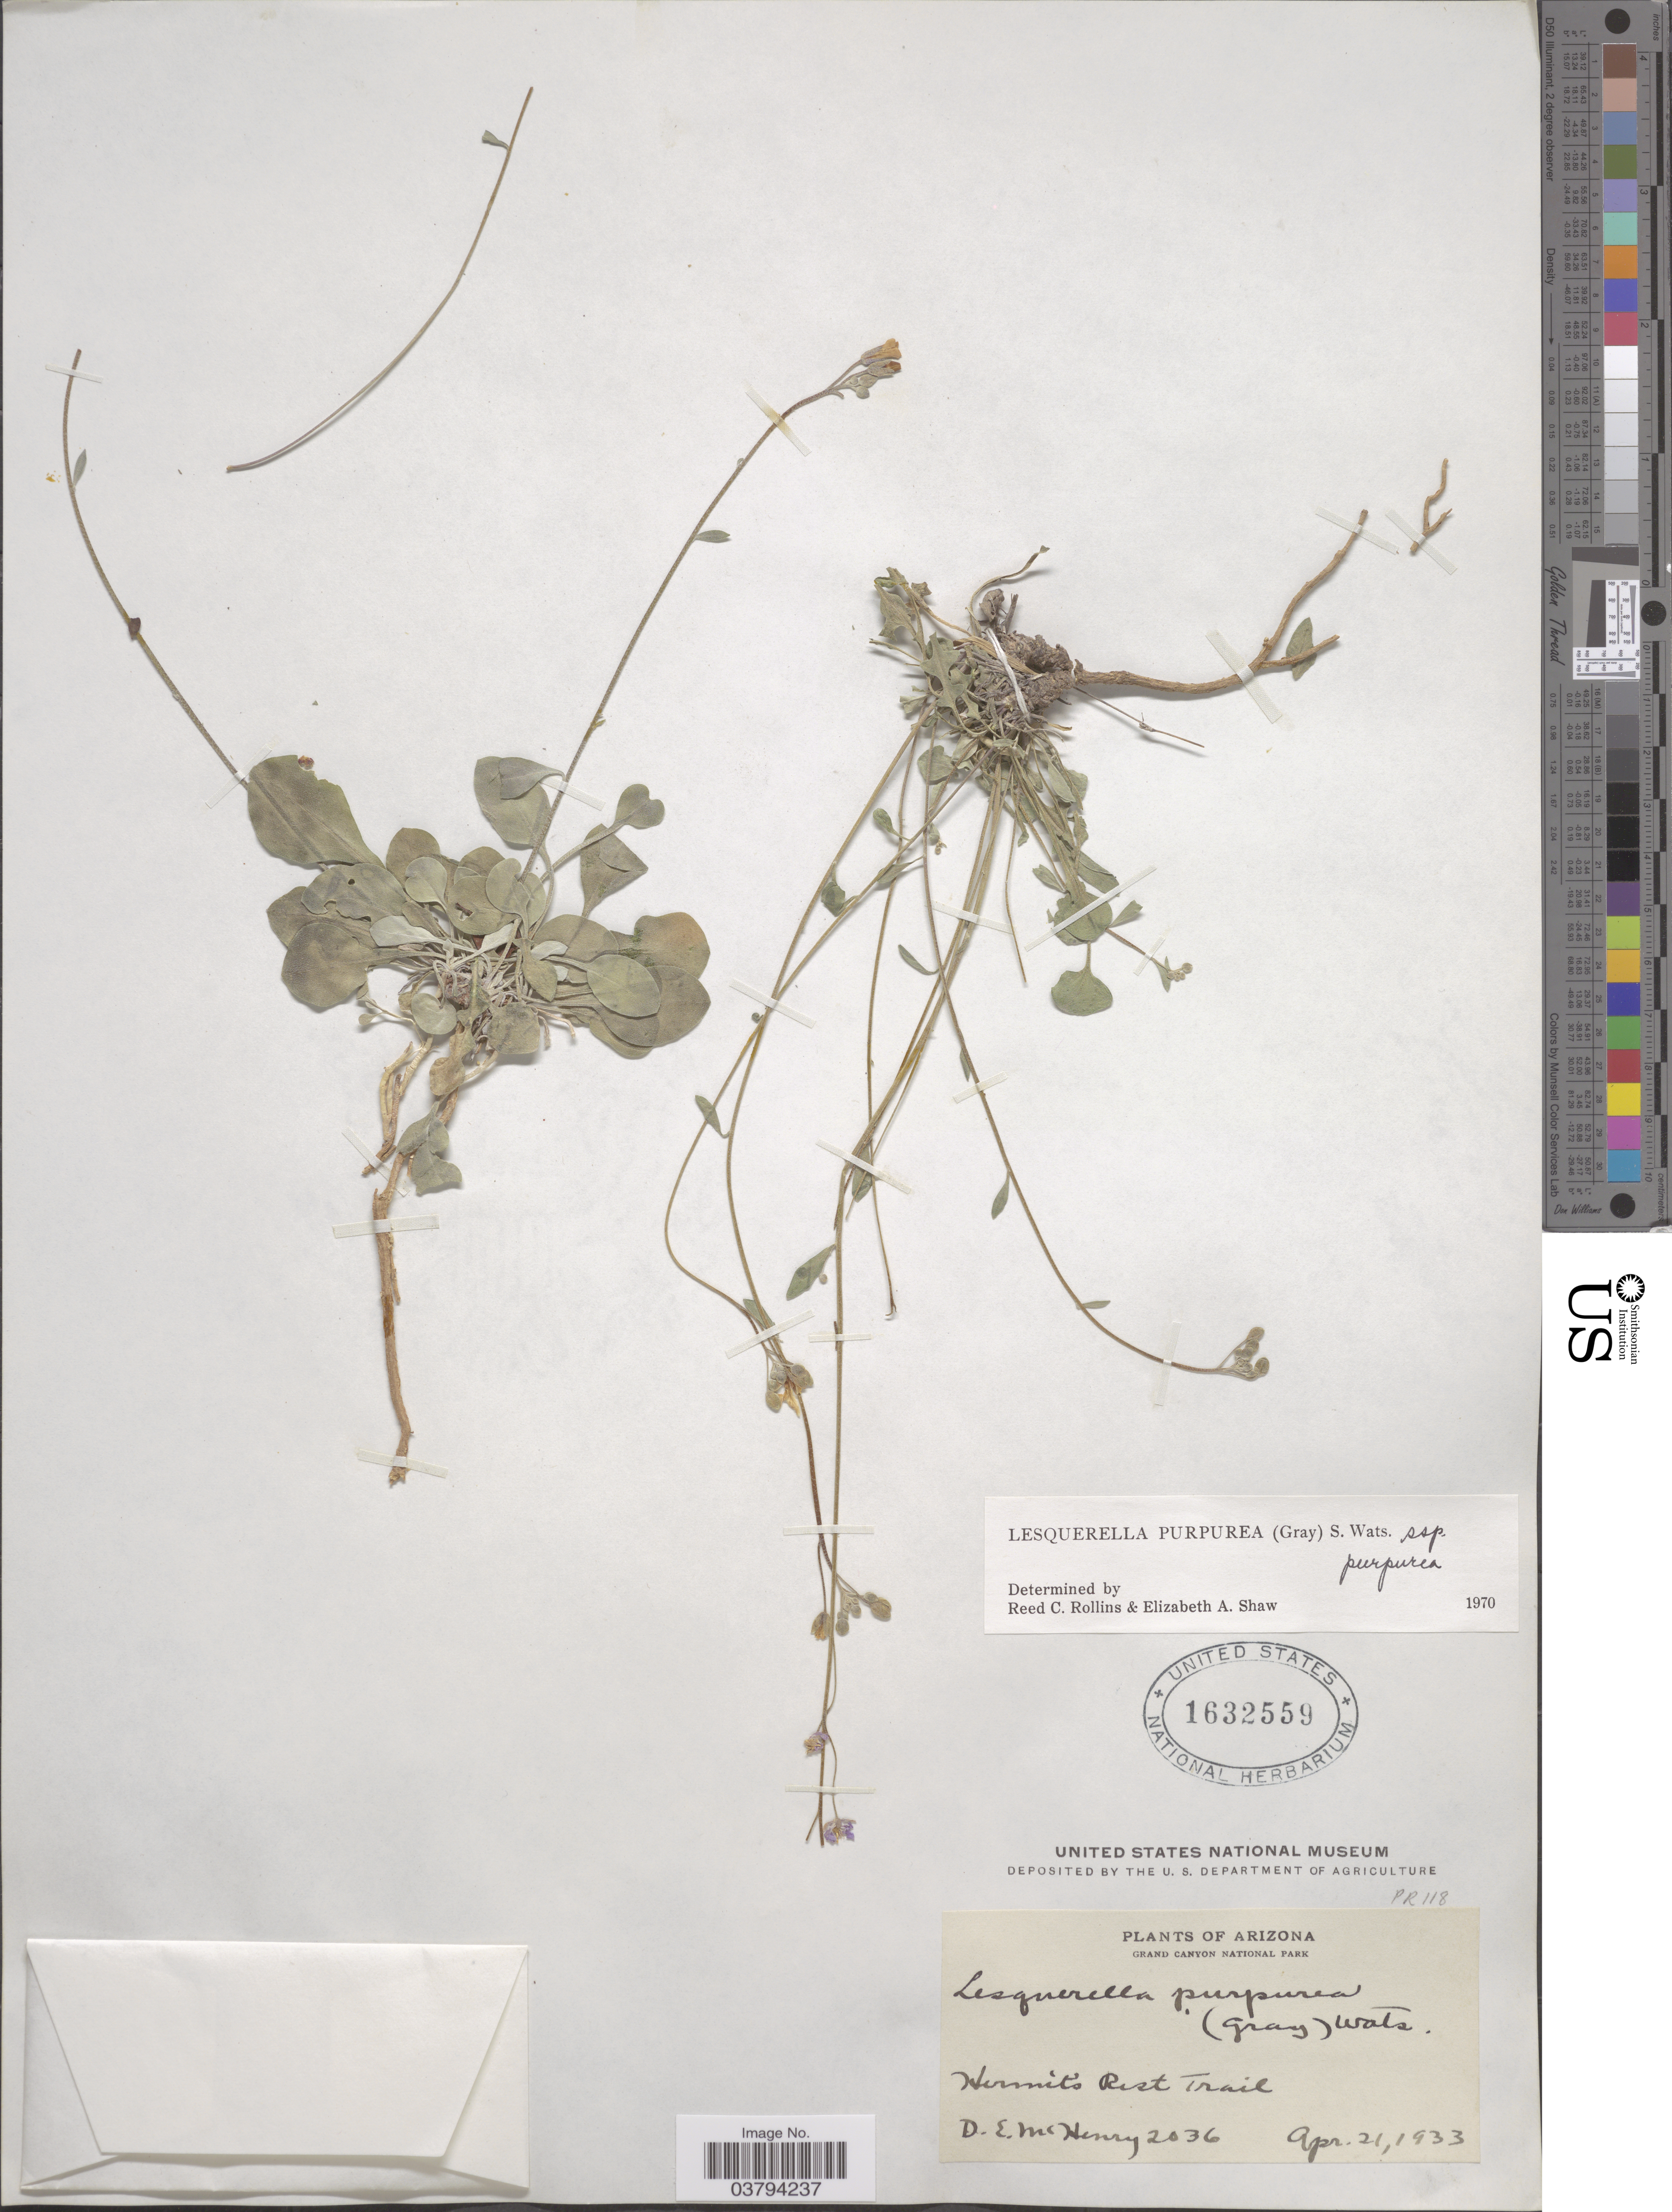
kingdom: Plantae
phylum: Tracheophyta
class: Magnoliopsida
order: Brassicales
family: Brassicaceae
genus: Lesquerella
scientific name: Lesquerella purpurea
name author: (A. Gray) S. Watson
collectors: D. McHenry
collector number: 2036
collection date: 1933-04-21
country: United States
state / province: Arizona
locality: Grand Canyon National Park. Hermit's Rest Trail.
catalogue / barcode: US 1632559